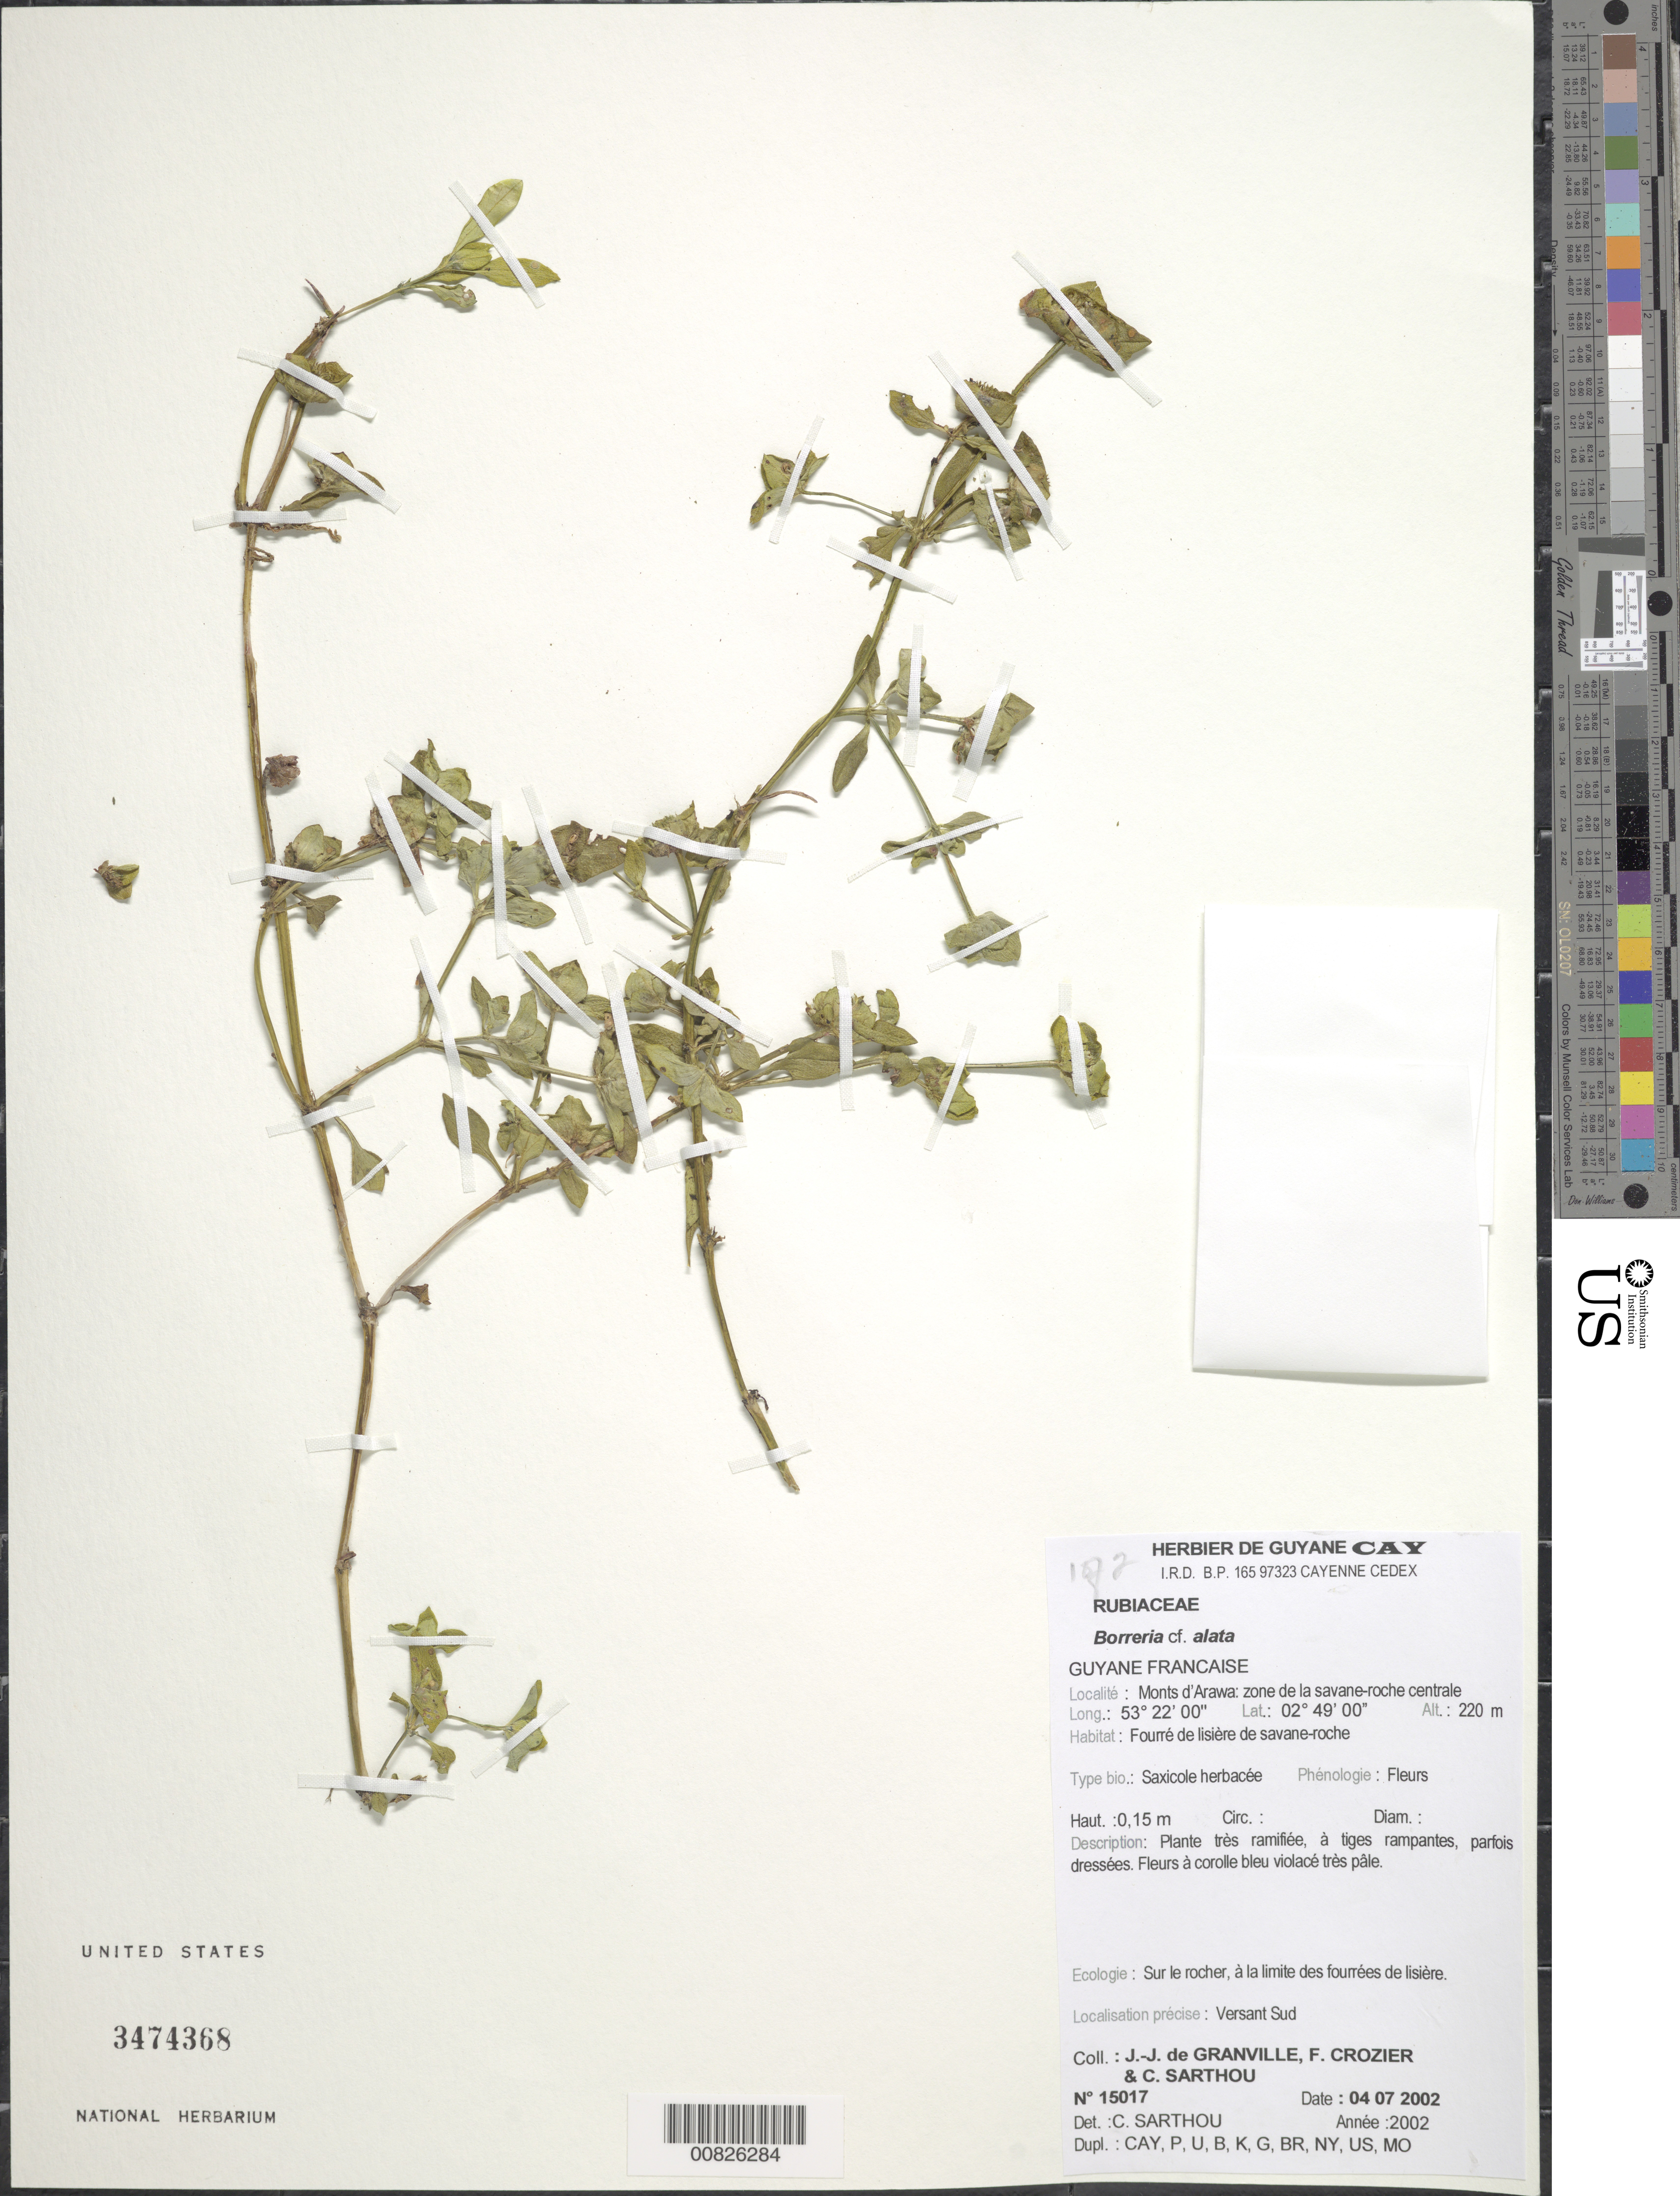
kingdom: Plantae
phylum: Tracheophyta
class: Magnoliopsida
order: Gentianales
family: Rubiaceae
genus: Borreria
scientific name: Borreria alata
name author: (Aubl.) DC.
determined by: Sarthou, C.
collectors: J.-J. de Granville, F. Crozier & C. Sarthou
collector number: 15017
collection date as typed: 4-Jul-02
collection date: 2002-07-04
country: French Guiana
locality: Monts d'Arawa, zone de la savane-roche centrale, versant Sud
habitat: Fourré de lisière de savane-roche; sur le rocher, a la limite des fourrées de lisière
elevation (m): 220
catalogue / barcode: US 3474368